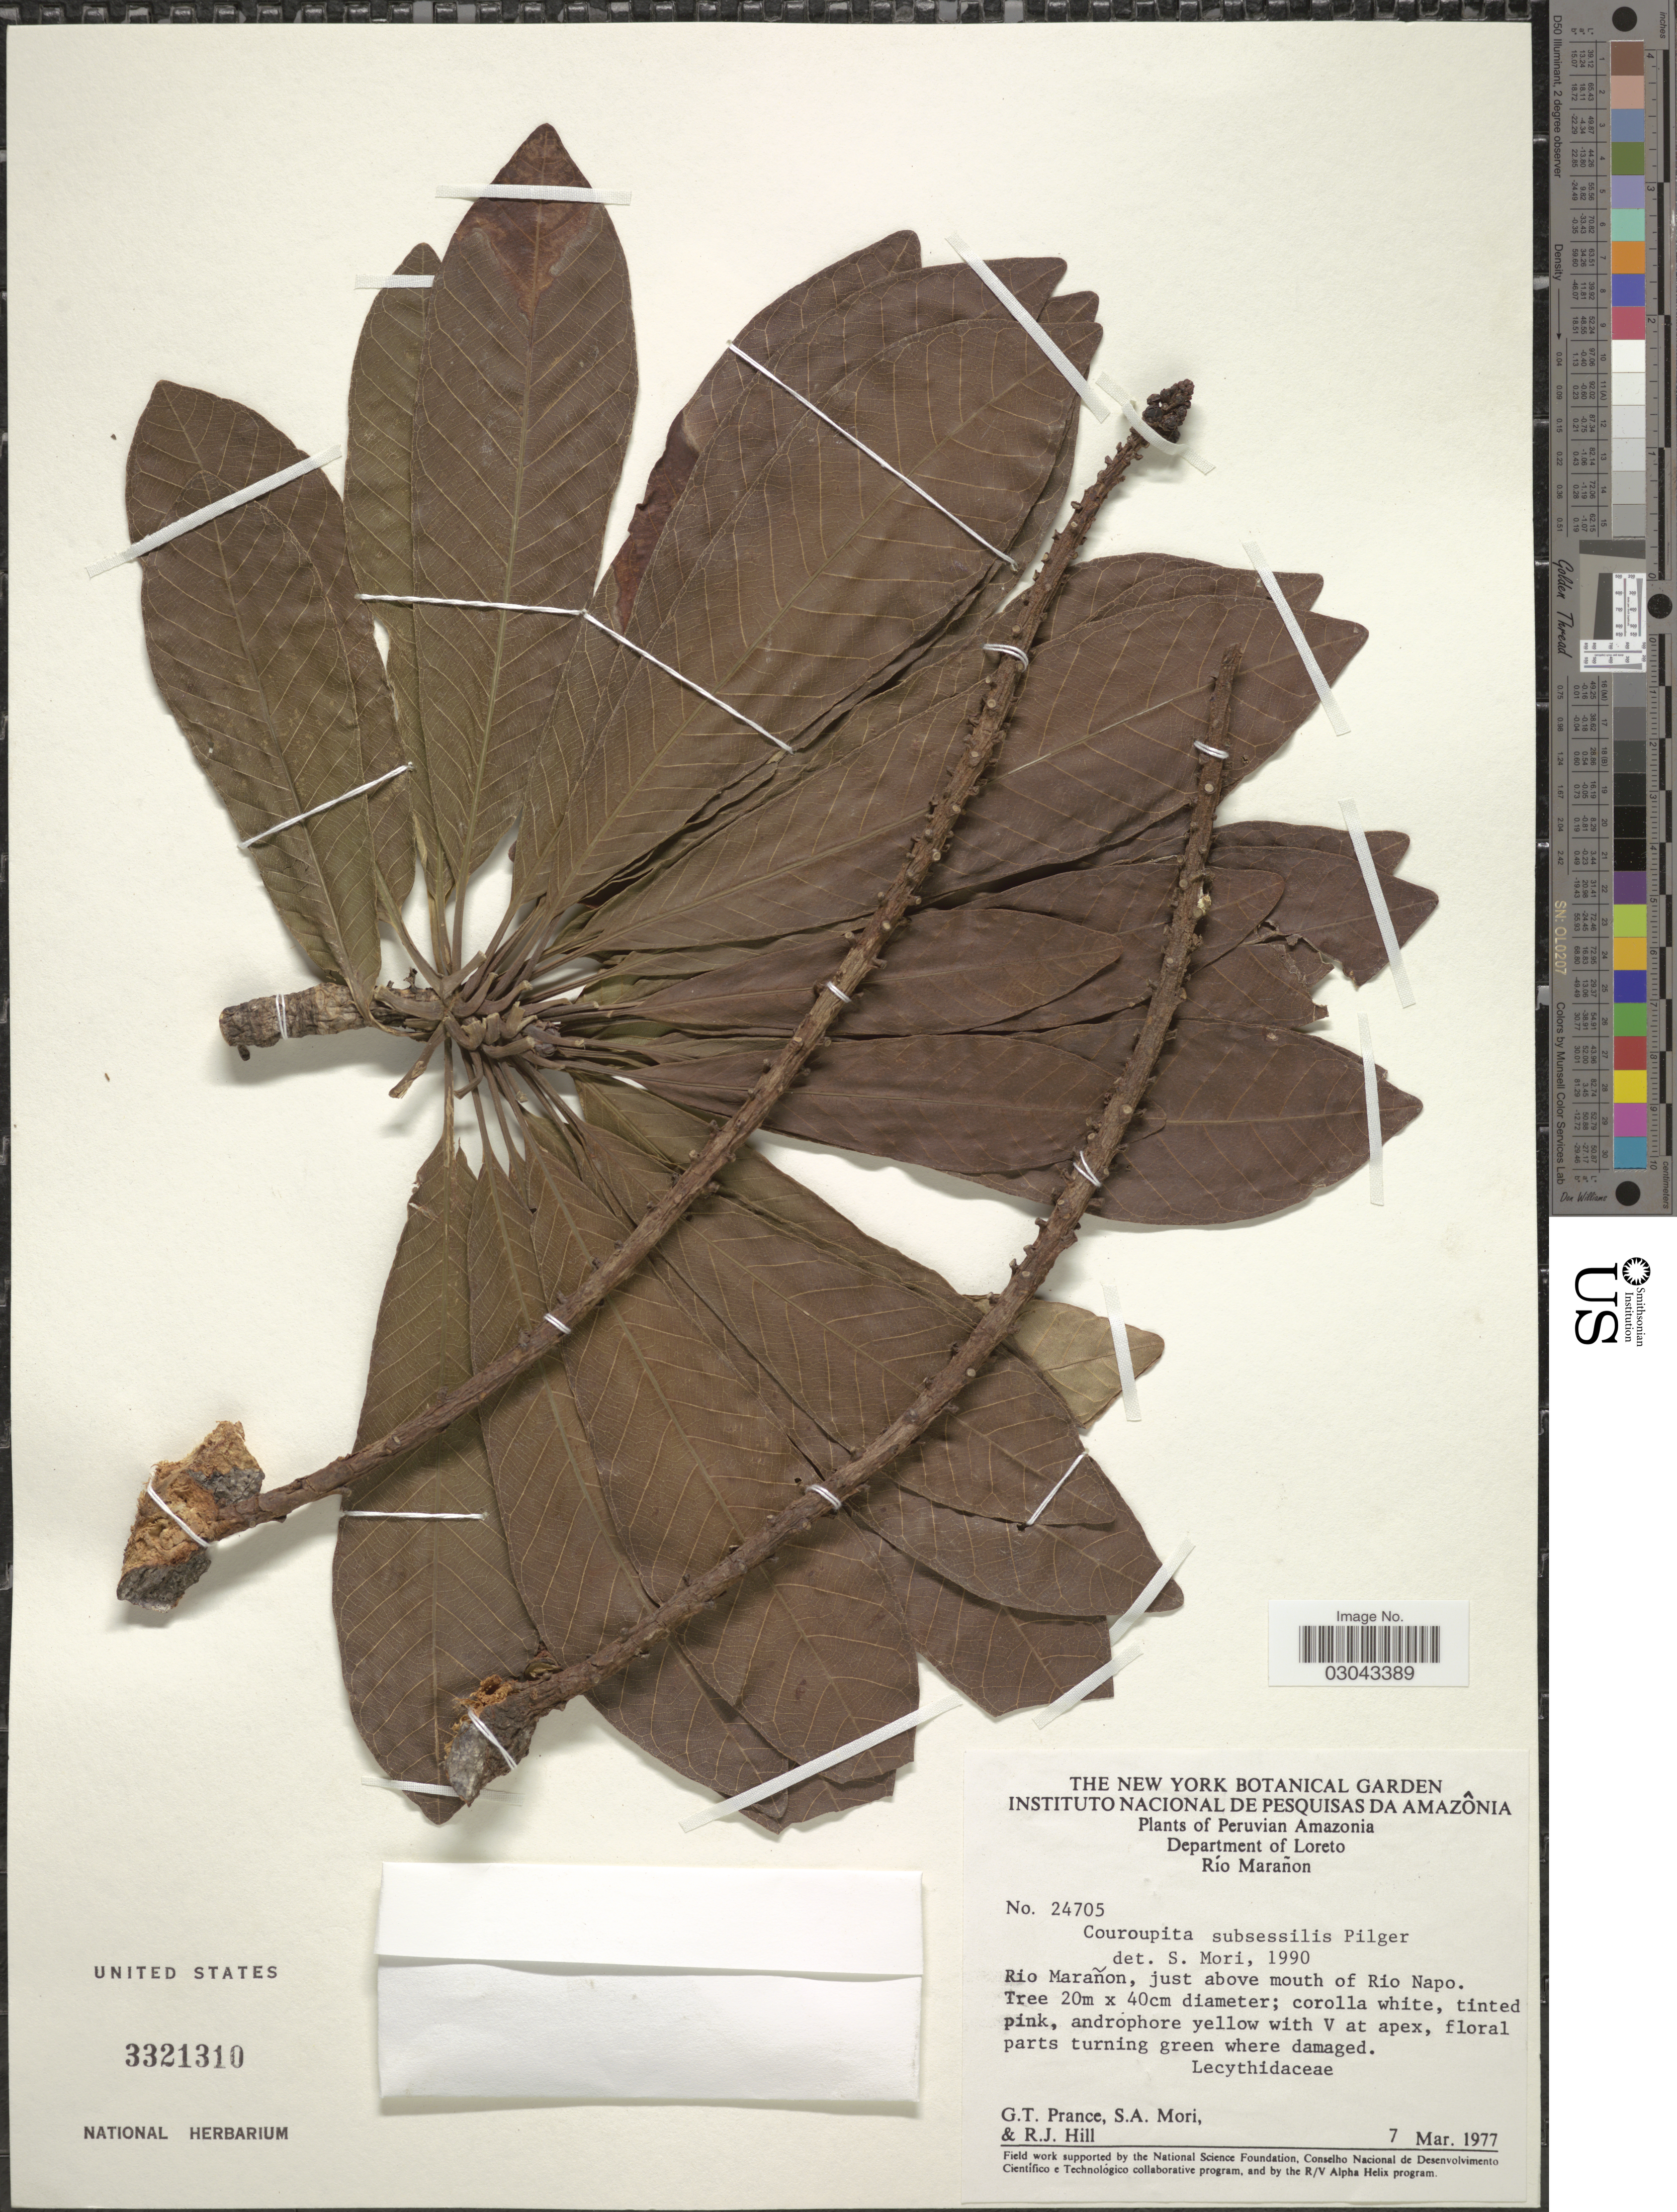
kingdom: Plantae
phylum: Tracheophyta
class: Magnoliopsida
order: Ericales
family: Lecythidaceae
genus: Couroupita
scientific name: Couroupita subsessilis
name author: Pilg.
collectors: G. T. Prance, S. Mori & R. J. Hill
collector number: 24705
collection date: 1977-03-07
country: Peru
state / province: Loreto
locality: Peruvian Amazonia, Department of Loreto, Río Marañon, just above mouth of Rio Napo.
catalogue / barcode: US 3321310